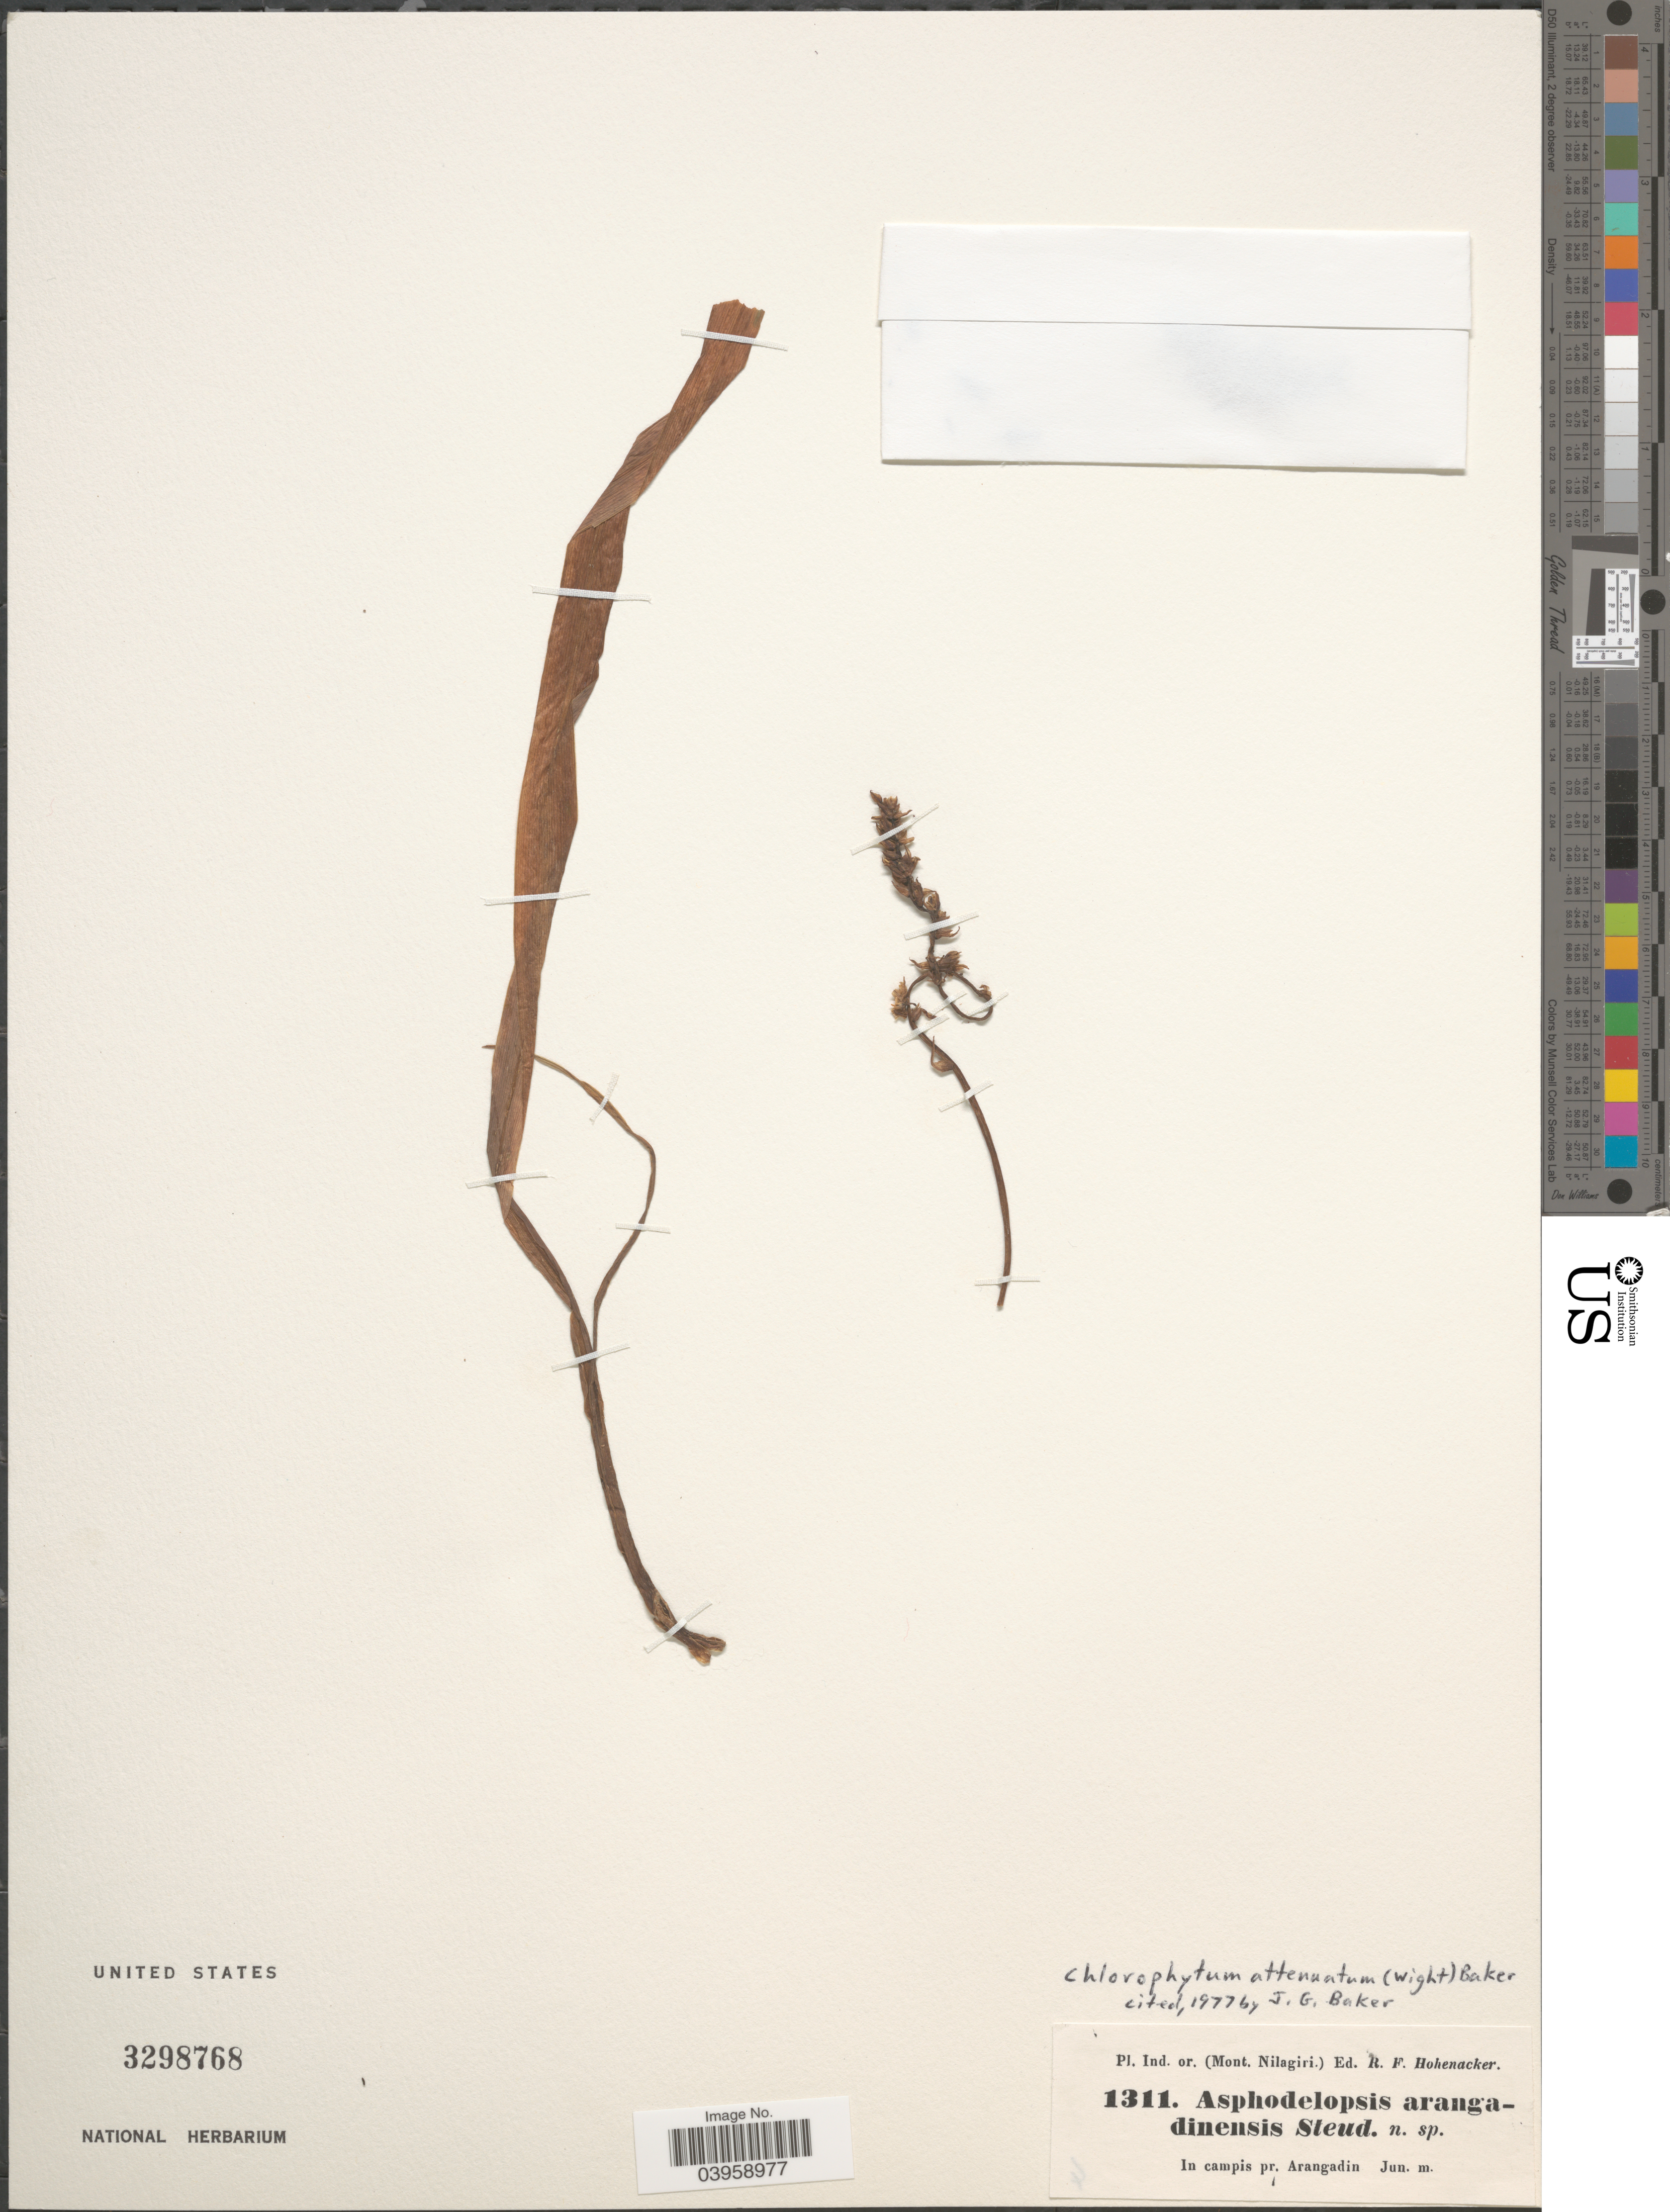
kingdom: Plantae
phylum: Tracheophyta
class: Liliopsida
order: Asparagales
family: Asparagaceae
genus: Chlorophytum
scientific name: Chlorophytum attenuatum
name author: (Wight) Baker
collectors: R. F. Hohenacker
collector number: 1311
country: India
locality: Ind. or. In campis pr. Arangadin.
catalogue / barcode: US 3298768